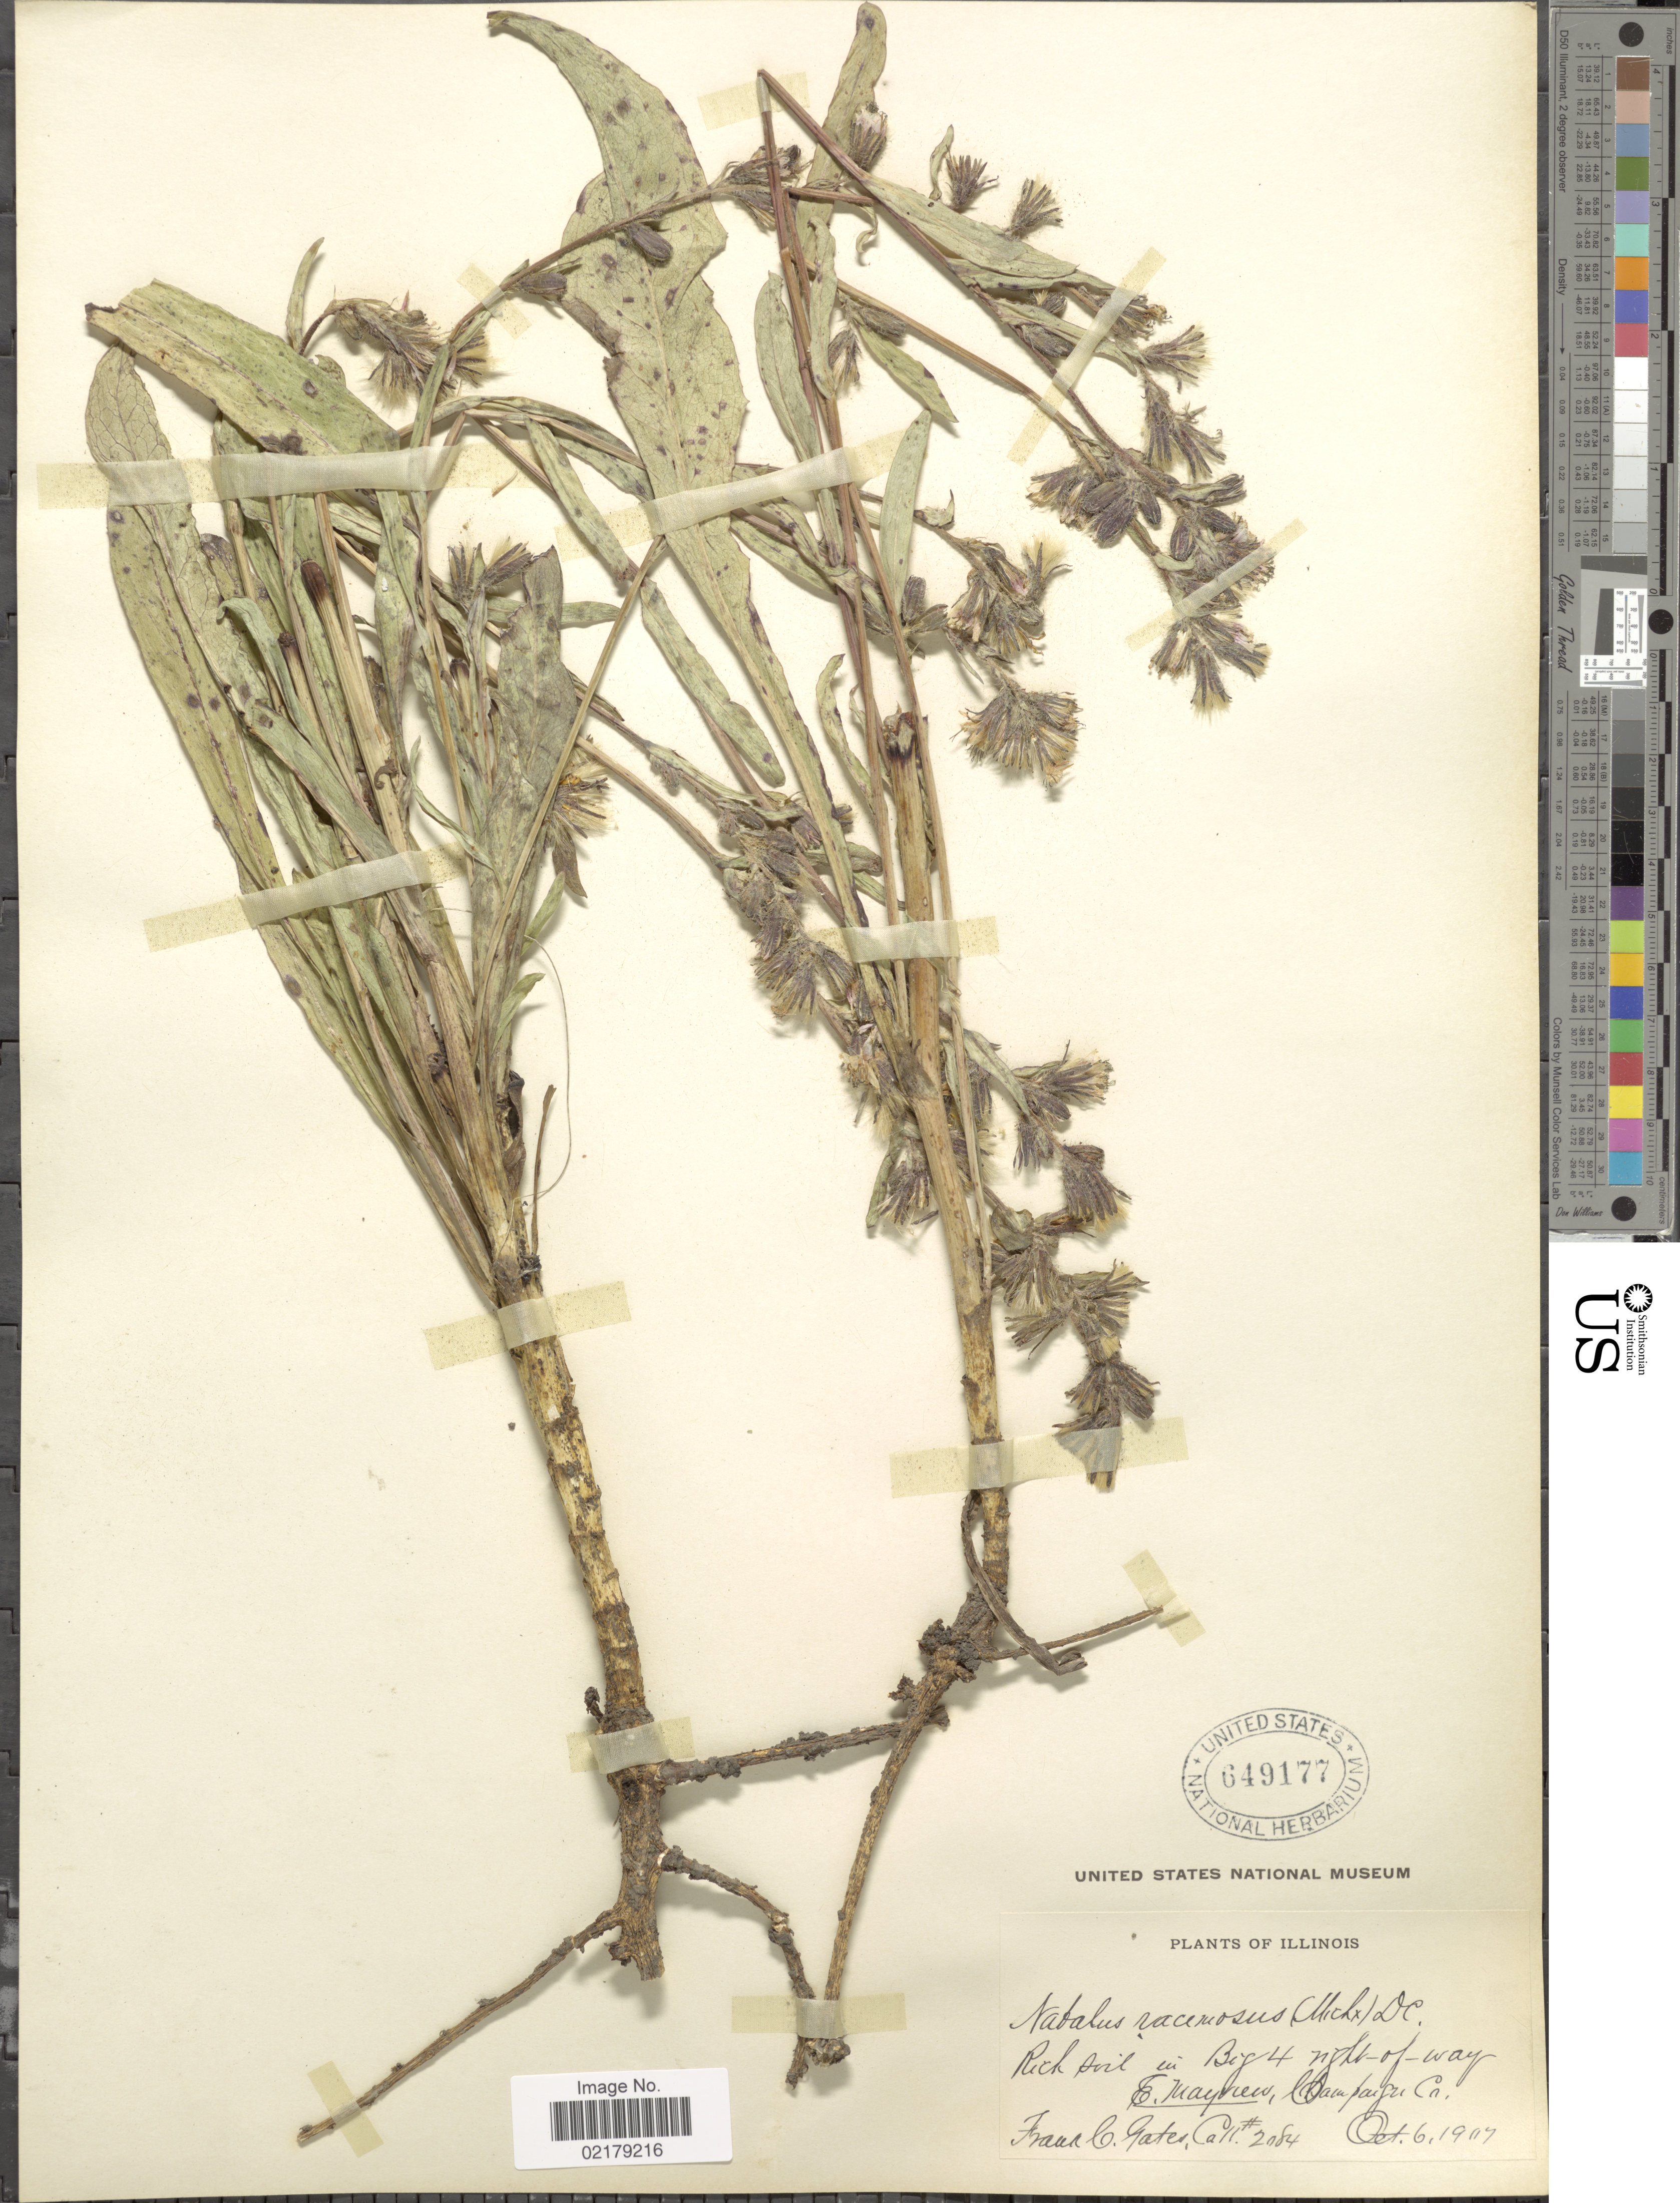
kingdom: Plantae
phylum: Tracheophyta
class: Magnoliopsida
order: Asterales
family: Asteraceae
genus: Nabalus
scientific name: Nabalus racemosus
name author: (Michx.) Hook.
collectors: F. C. Gates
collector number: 2084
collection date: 1907-10-06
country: United States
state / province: Illinois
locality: Rich soil in Big 4 right-of-way, E. Mayview, Champaign Co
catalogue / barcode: US 649177